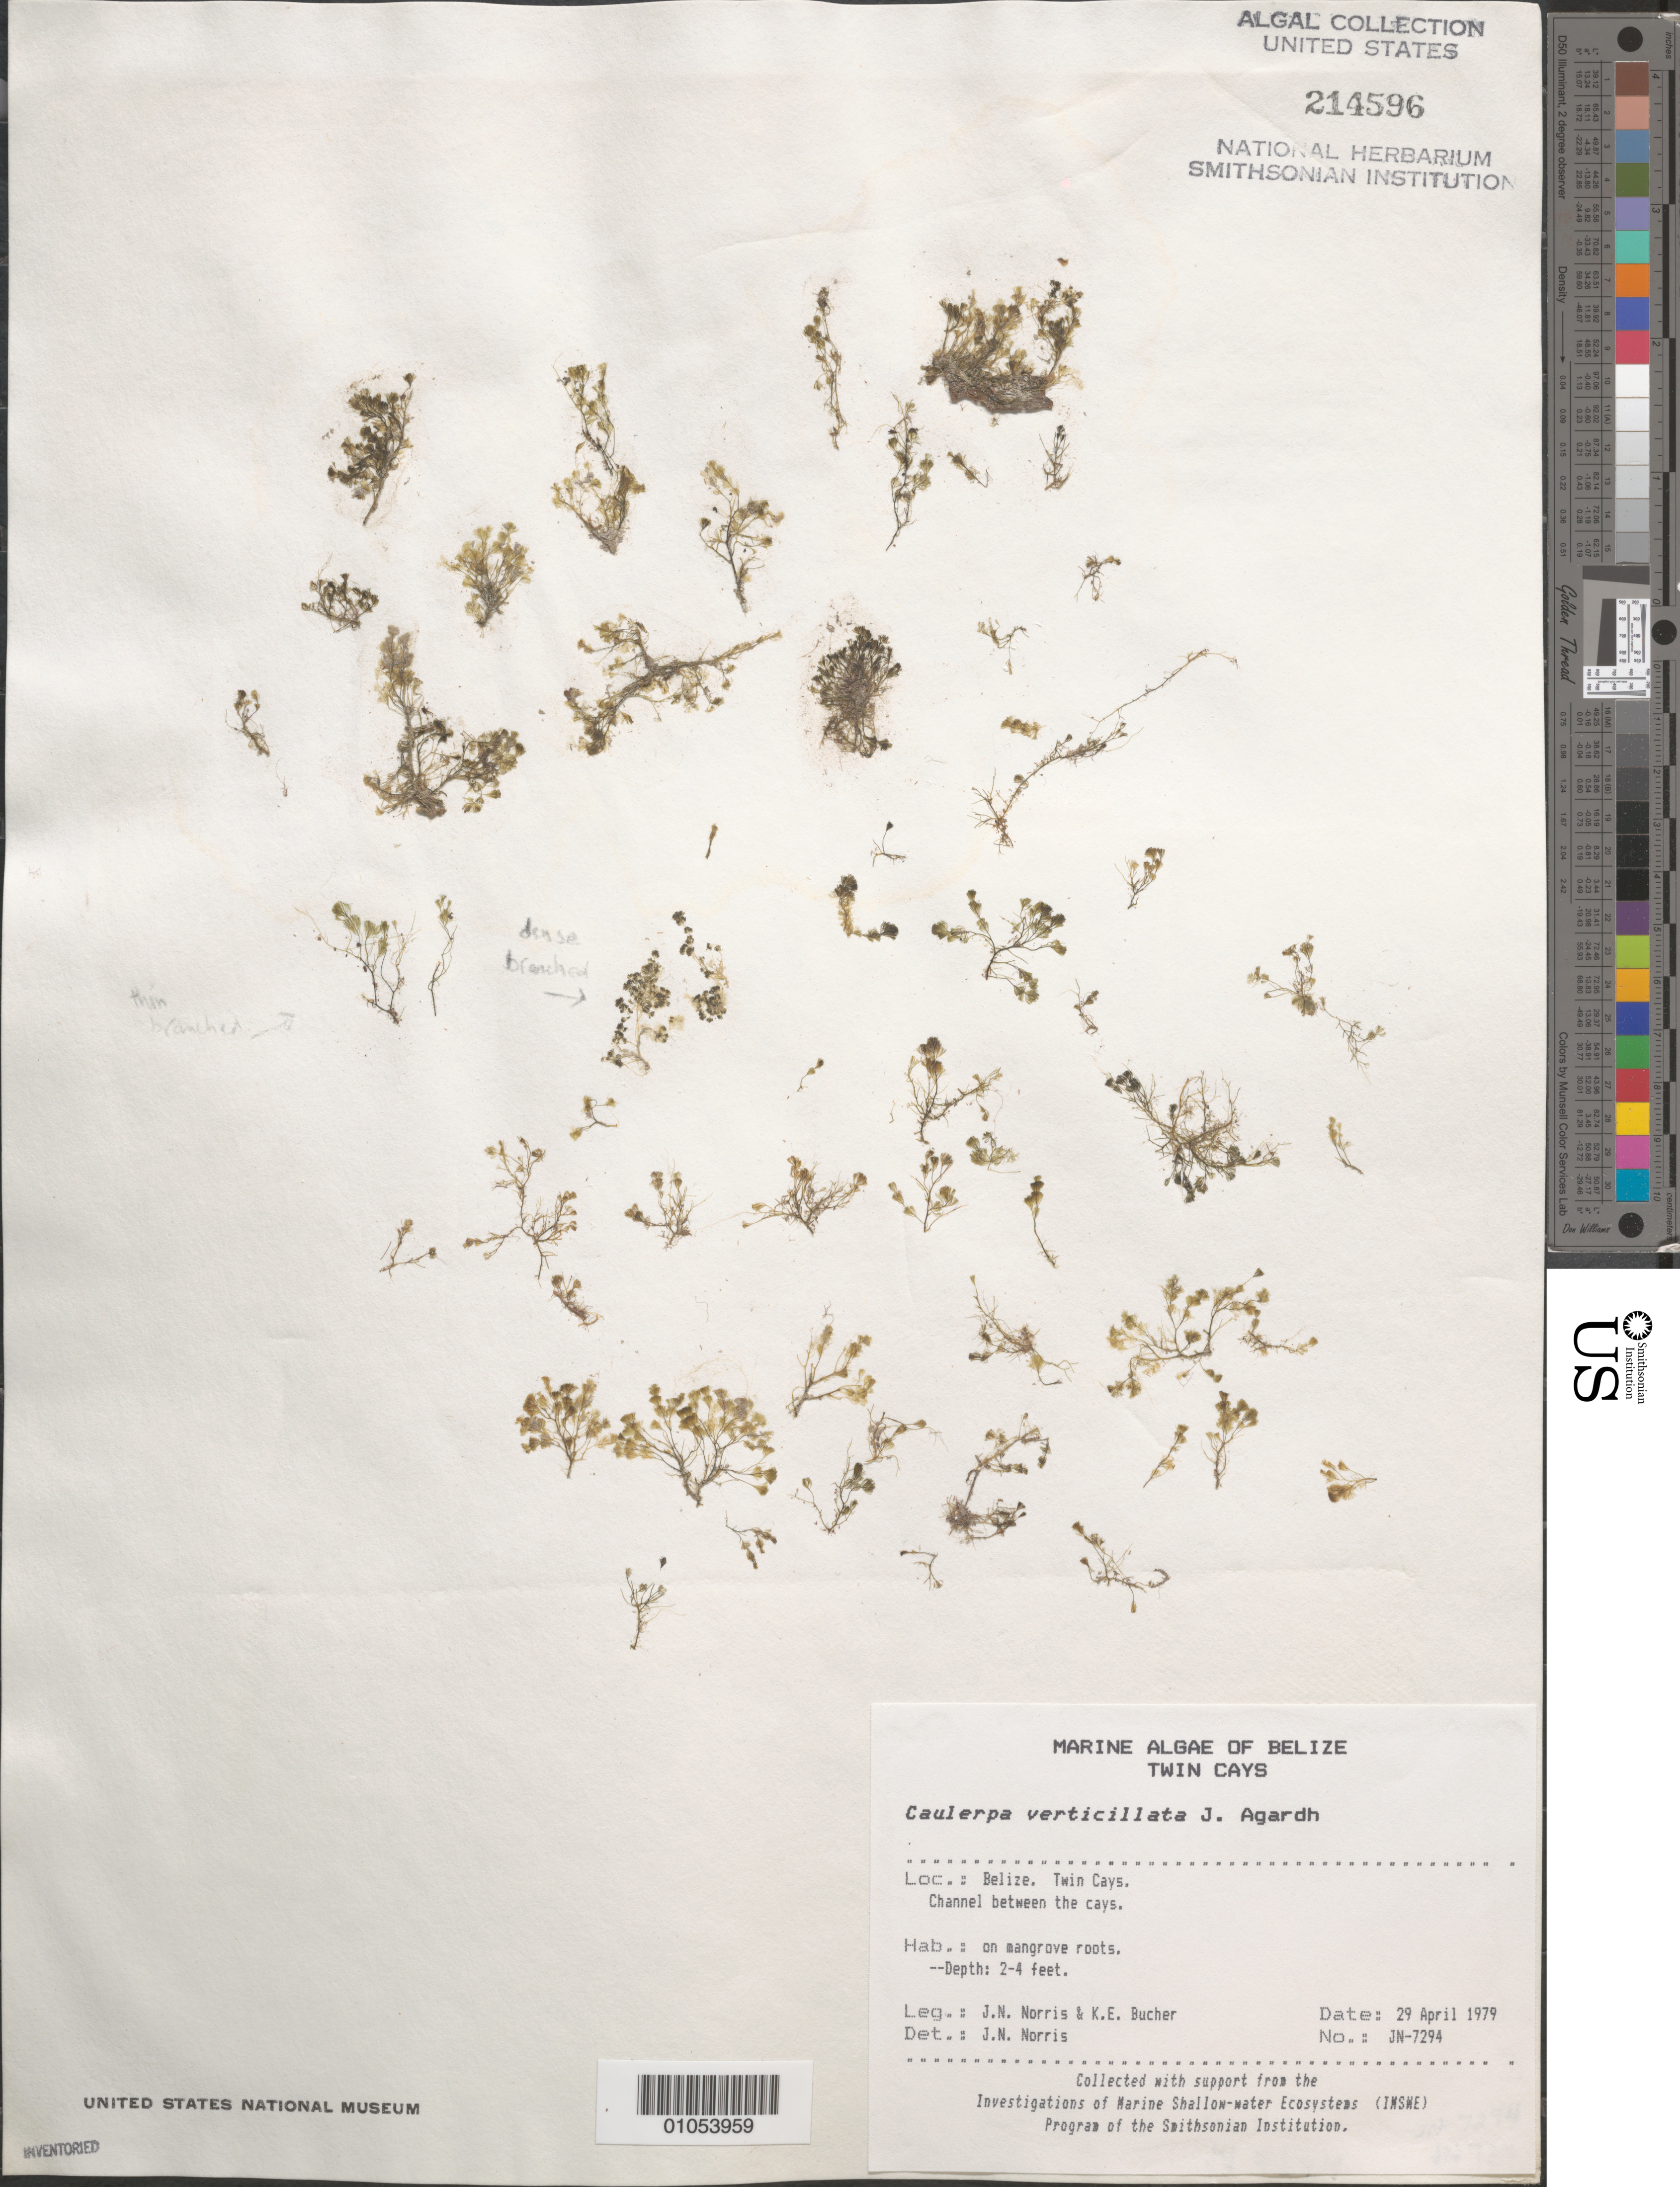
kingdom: Plantae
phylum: Chlorophyta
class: Ulvophyceae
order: Bryopsidales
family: Caulerpaceae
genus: Caulerpa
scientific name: Caulerpa verticillata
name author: J. Agardh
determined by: Norris, James N.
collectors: J. N. Norris & K. E. Bucher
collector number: JN-7294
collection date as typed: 29 Apr 1979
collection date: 1979-04-29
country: Belize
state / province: Stann Creek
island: Twin Cays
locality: Channel between Twin Cays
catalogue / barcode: US 214596